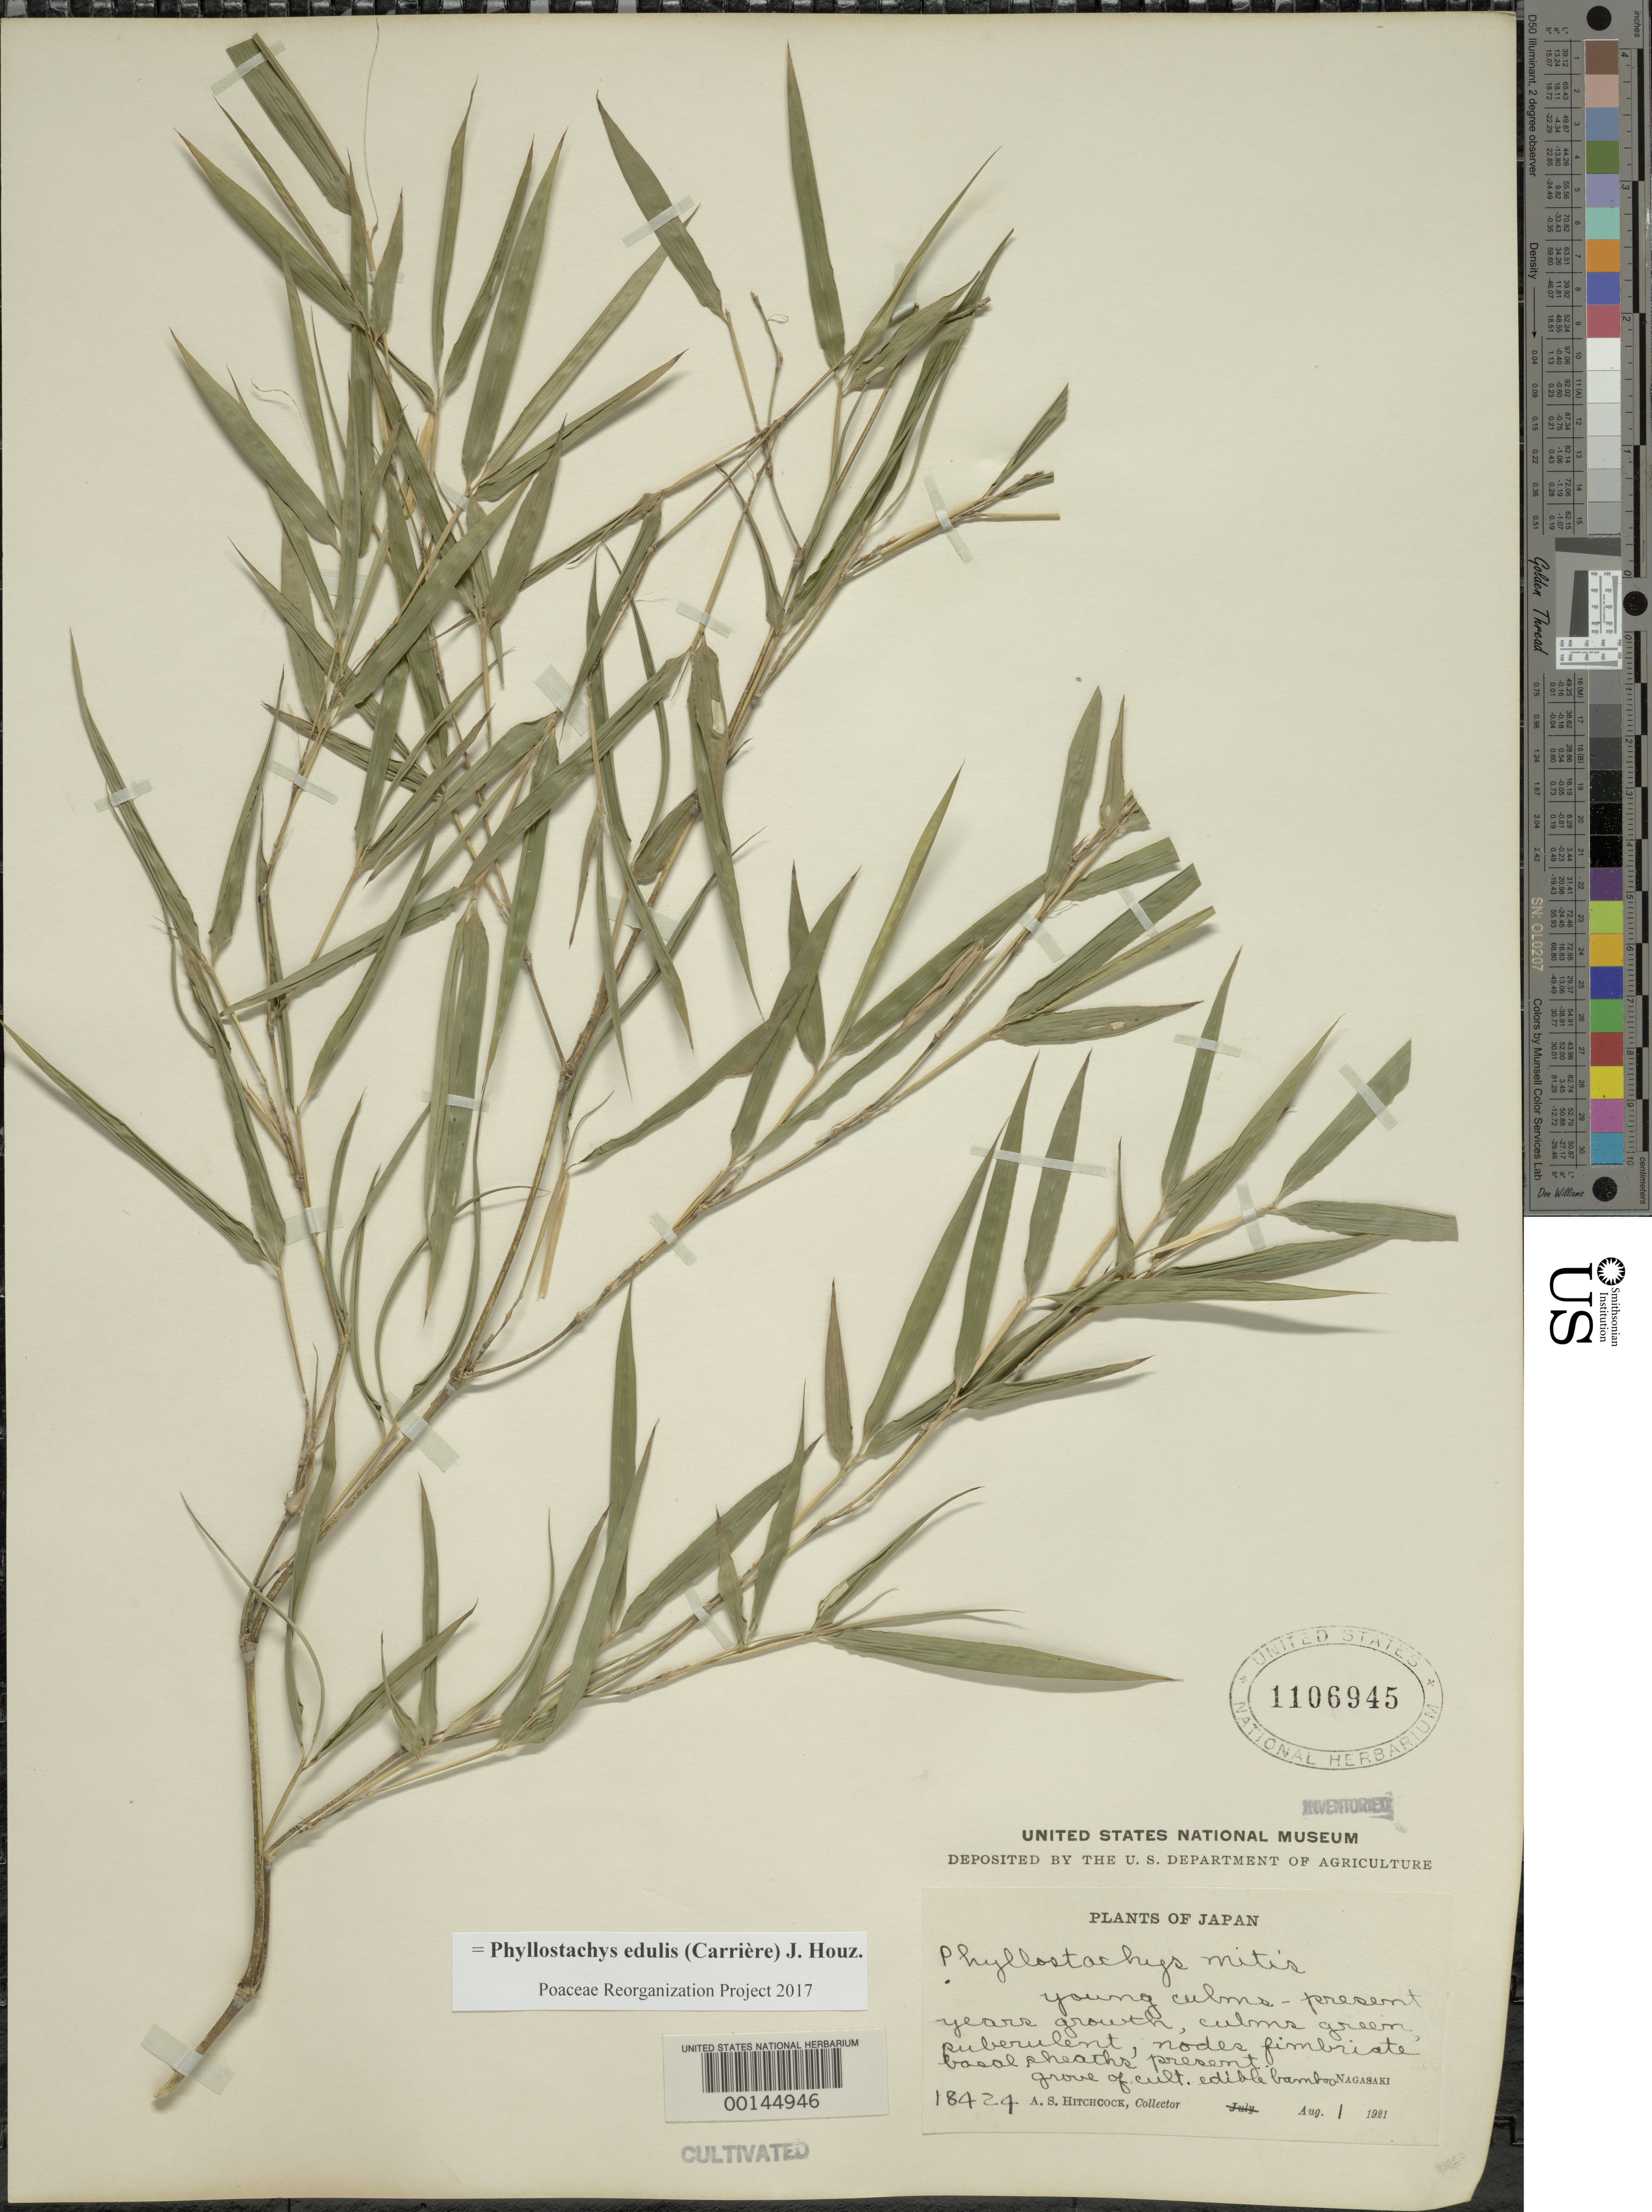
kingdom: Plantae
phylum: Tracheophyta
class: Liliopsida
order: Poales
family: Poaceae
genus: Phyllostachys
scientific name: Phyllostachys edulis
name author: (Carrière) J. Houz.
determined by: Poaceae Reorganization Project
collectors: A. S. Hitchcock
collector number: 18424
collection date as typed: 01 Aug 1921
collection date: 1921-08-01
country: Japan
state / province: Nagasaki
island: Kyushu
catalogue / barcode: US 1106945